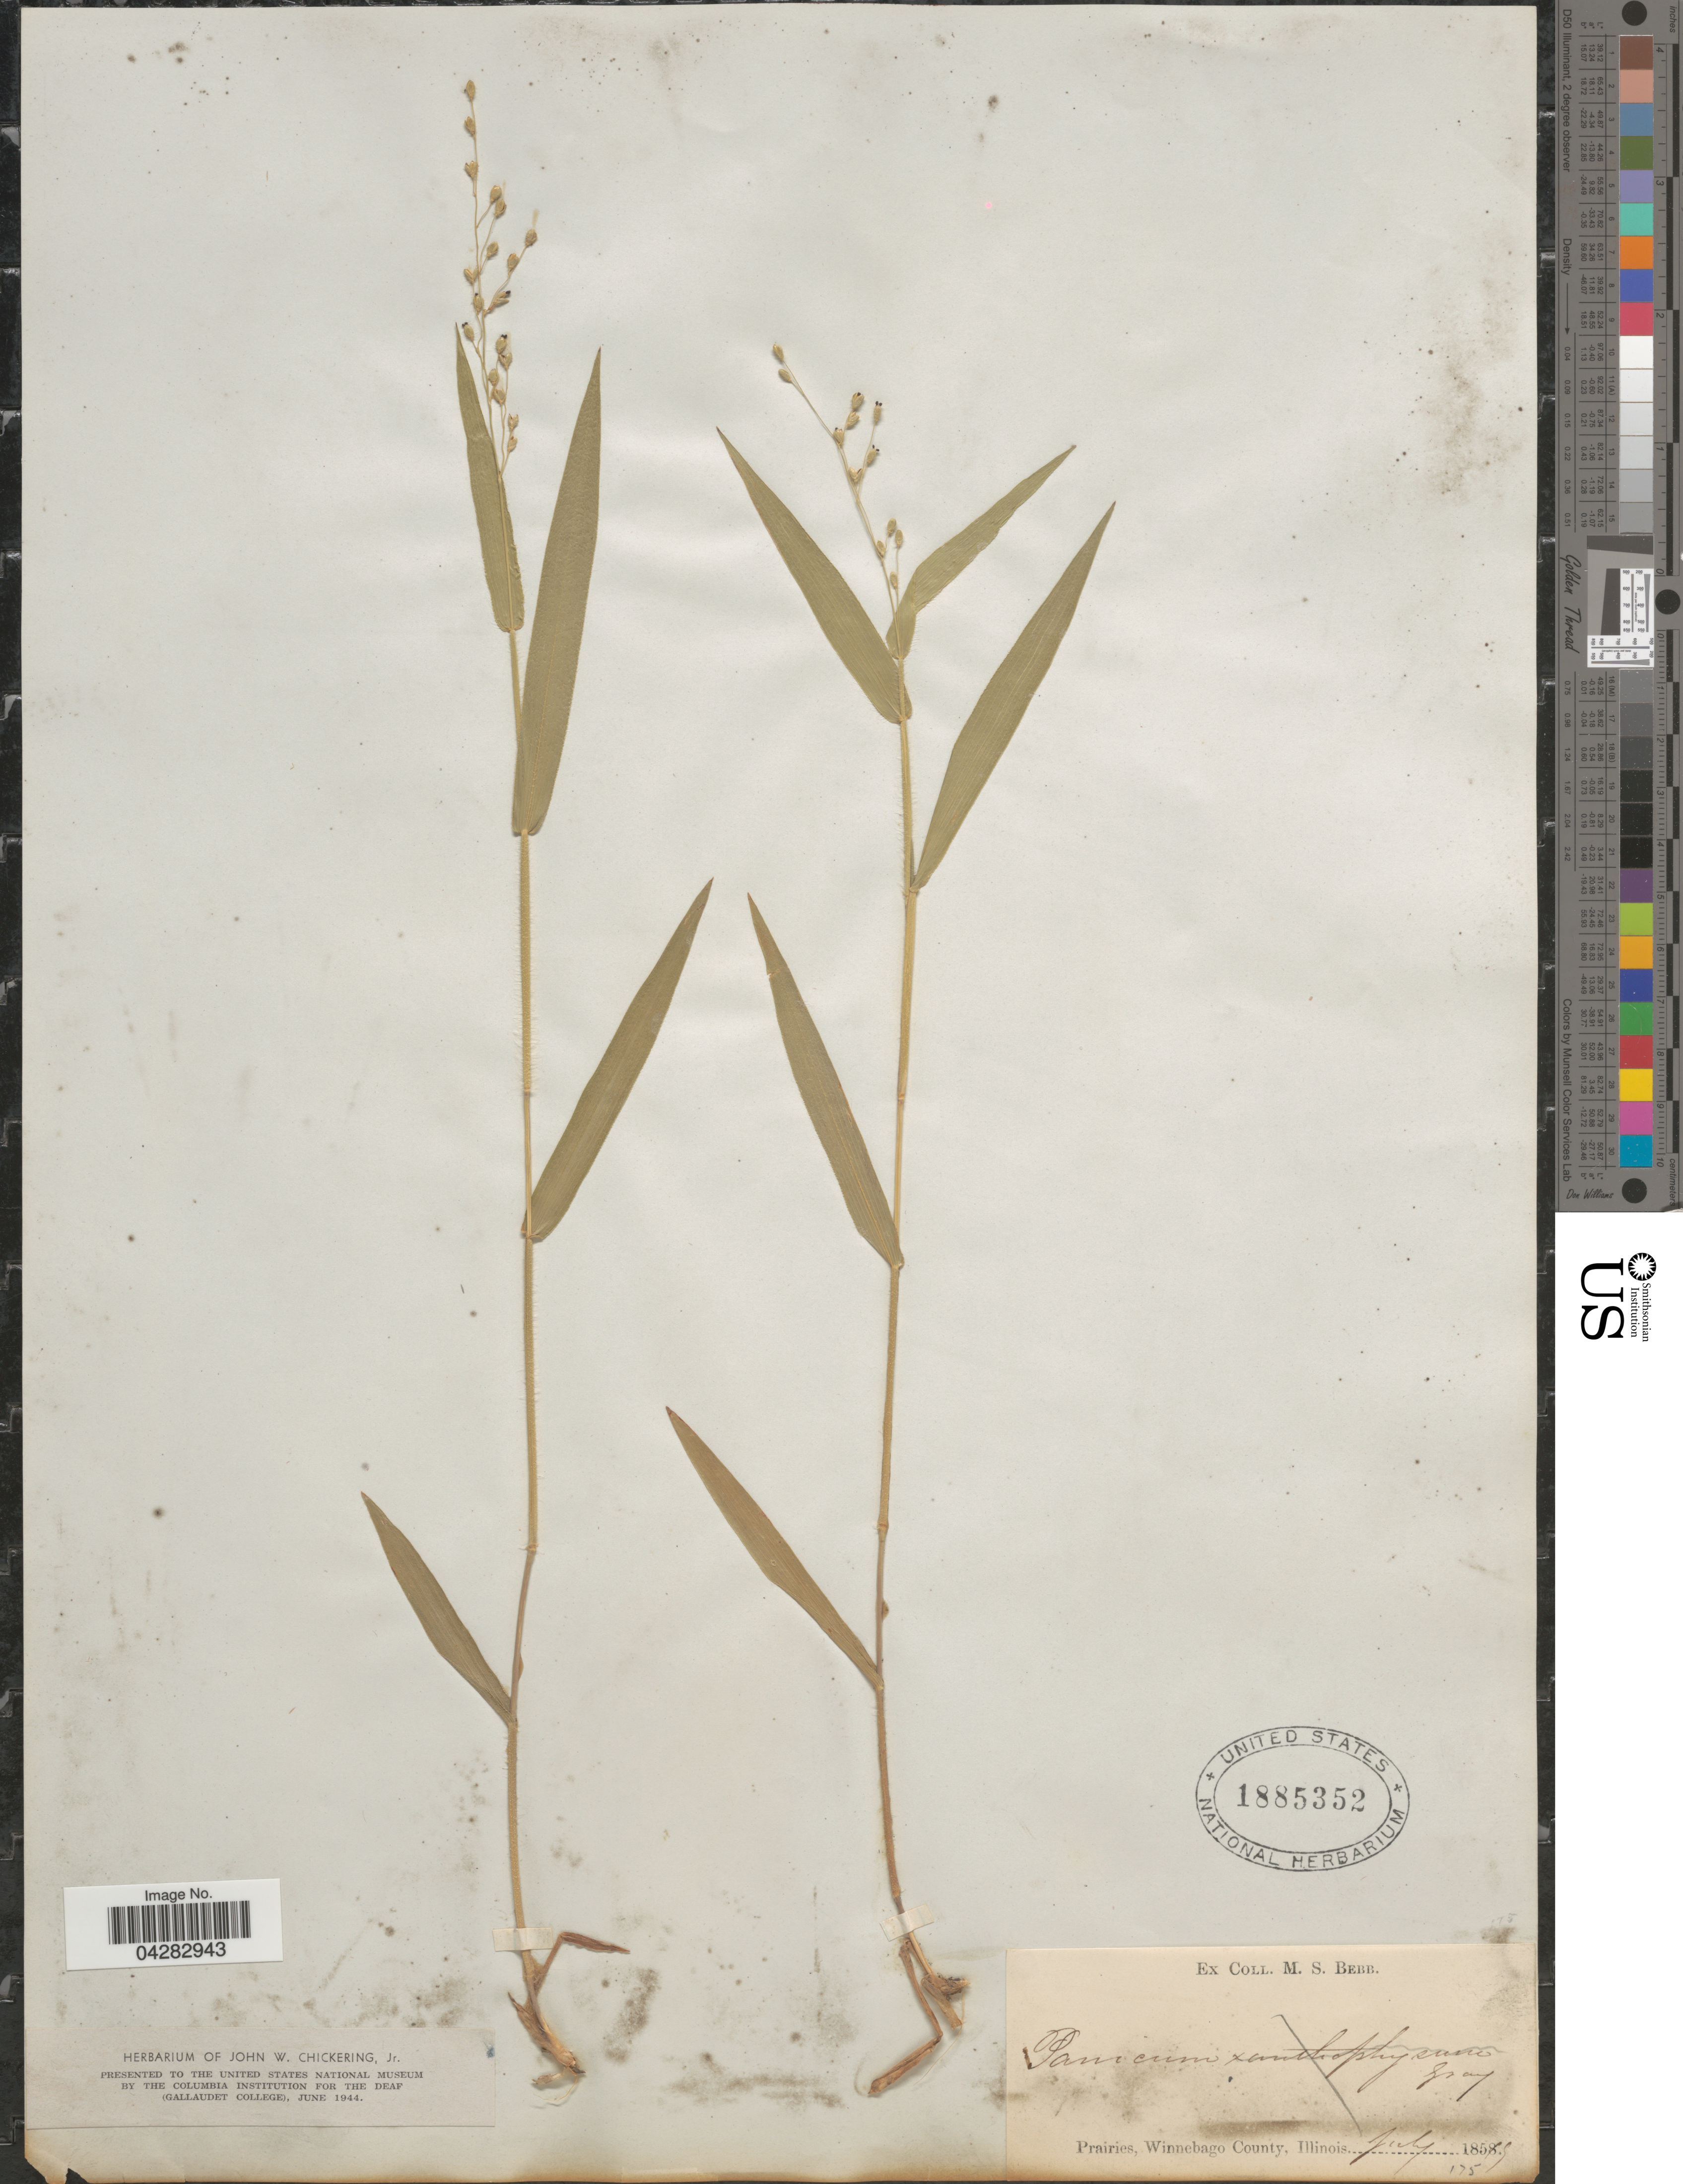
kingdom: Plantae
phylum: Tracheophyta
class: Liliopsida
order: Poales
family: Poaceae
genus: Dichanthelium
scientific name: Dichanthelium leibergii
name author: (Vasey) Gould & C.A. Clark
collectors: M. Bebb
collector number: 175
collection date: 1855-07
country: United States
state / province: Illinois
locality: Prairies, Winnebago County.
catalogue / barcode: US 1885352